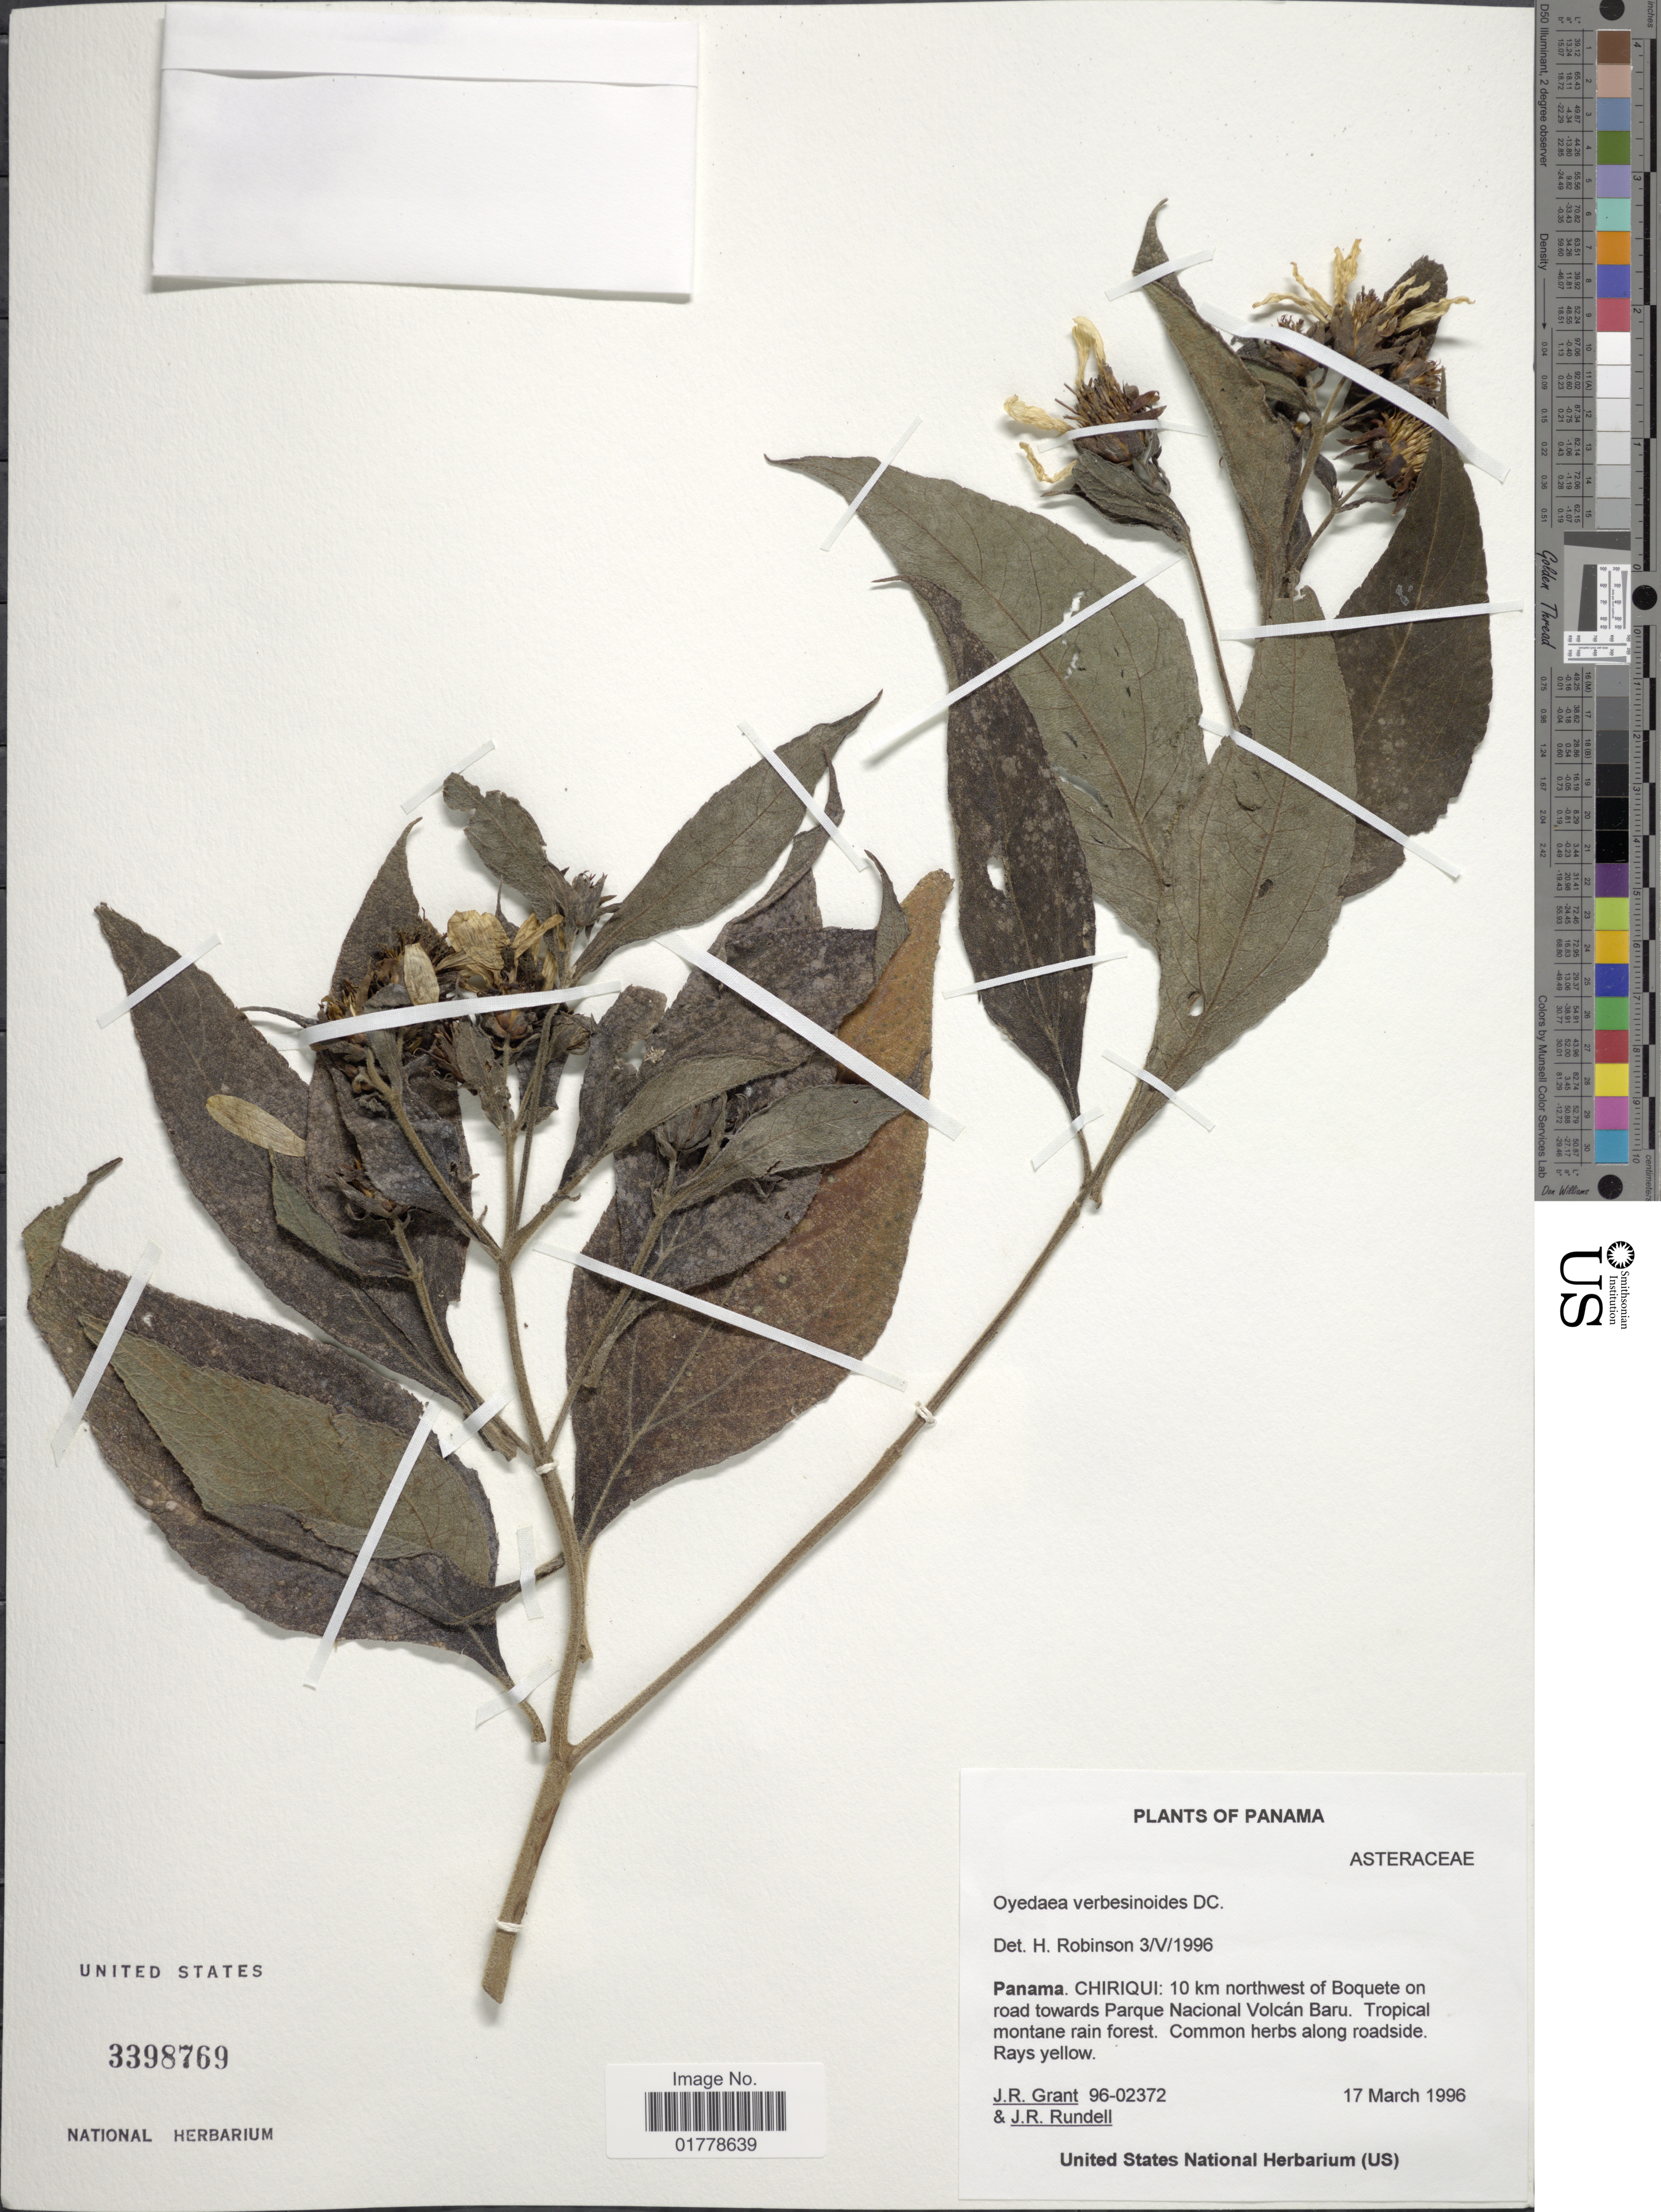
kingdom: Plantae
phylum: Tracheophyta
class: Magnoliopsida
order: Asterales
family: Asteraceae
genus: Oyedaea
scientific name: Oyedaea verbesinoides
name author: DC.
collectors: J. Grant & J. R. Rundell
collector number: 96-02372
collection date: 1996-03-17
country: Panama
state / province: Chiriqui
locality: Panama. Chiriqui: 10 km northwest of Boquete on road towards Parque Nacional Volcán Baru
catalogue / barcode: US 3398769